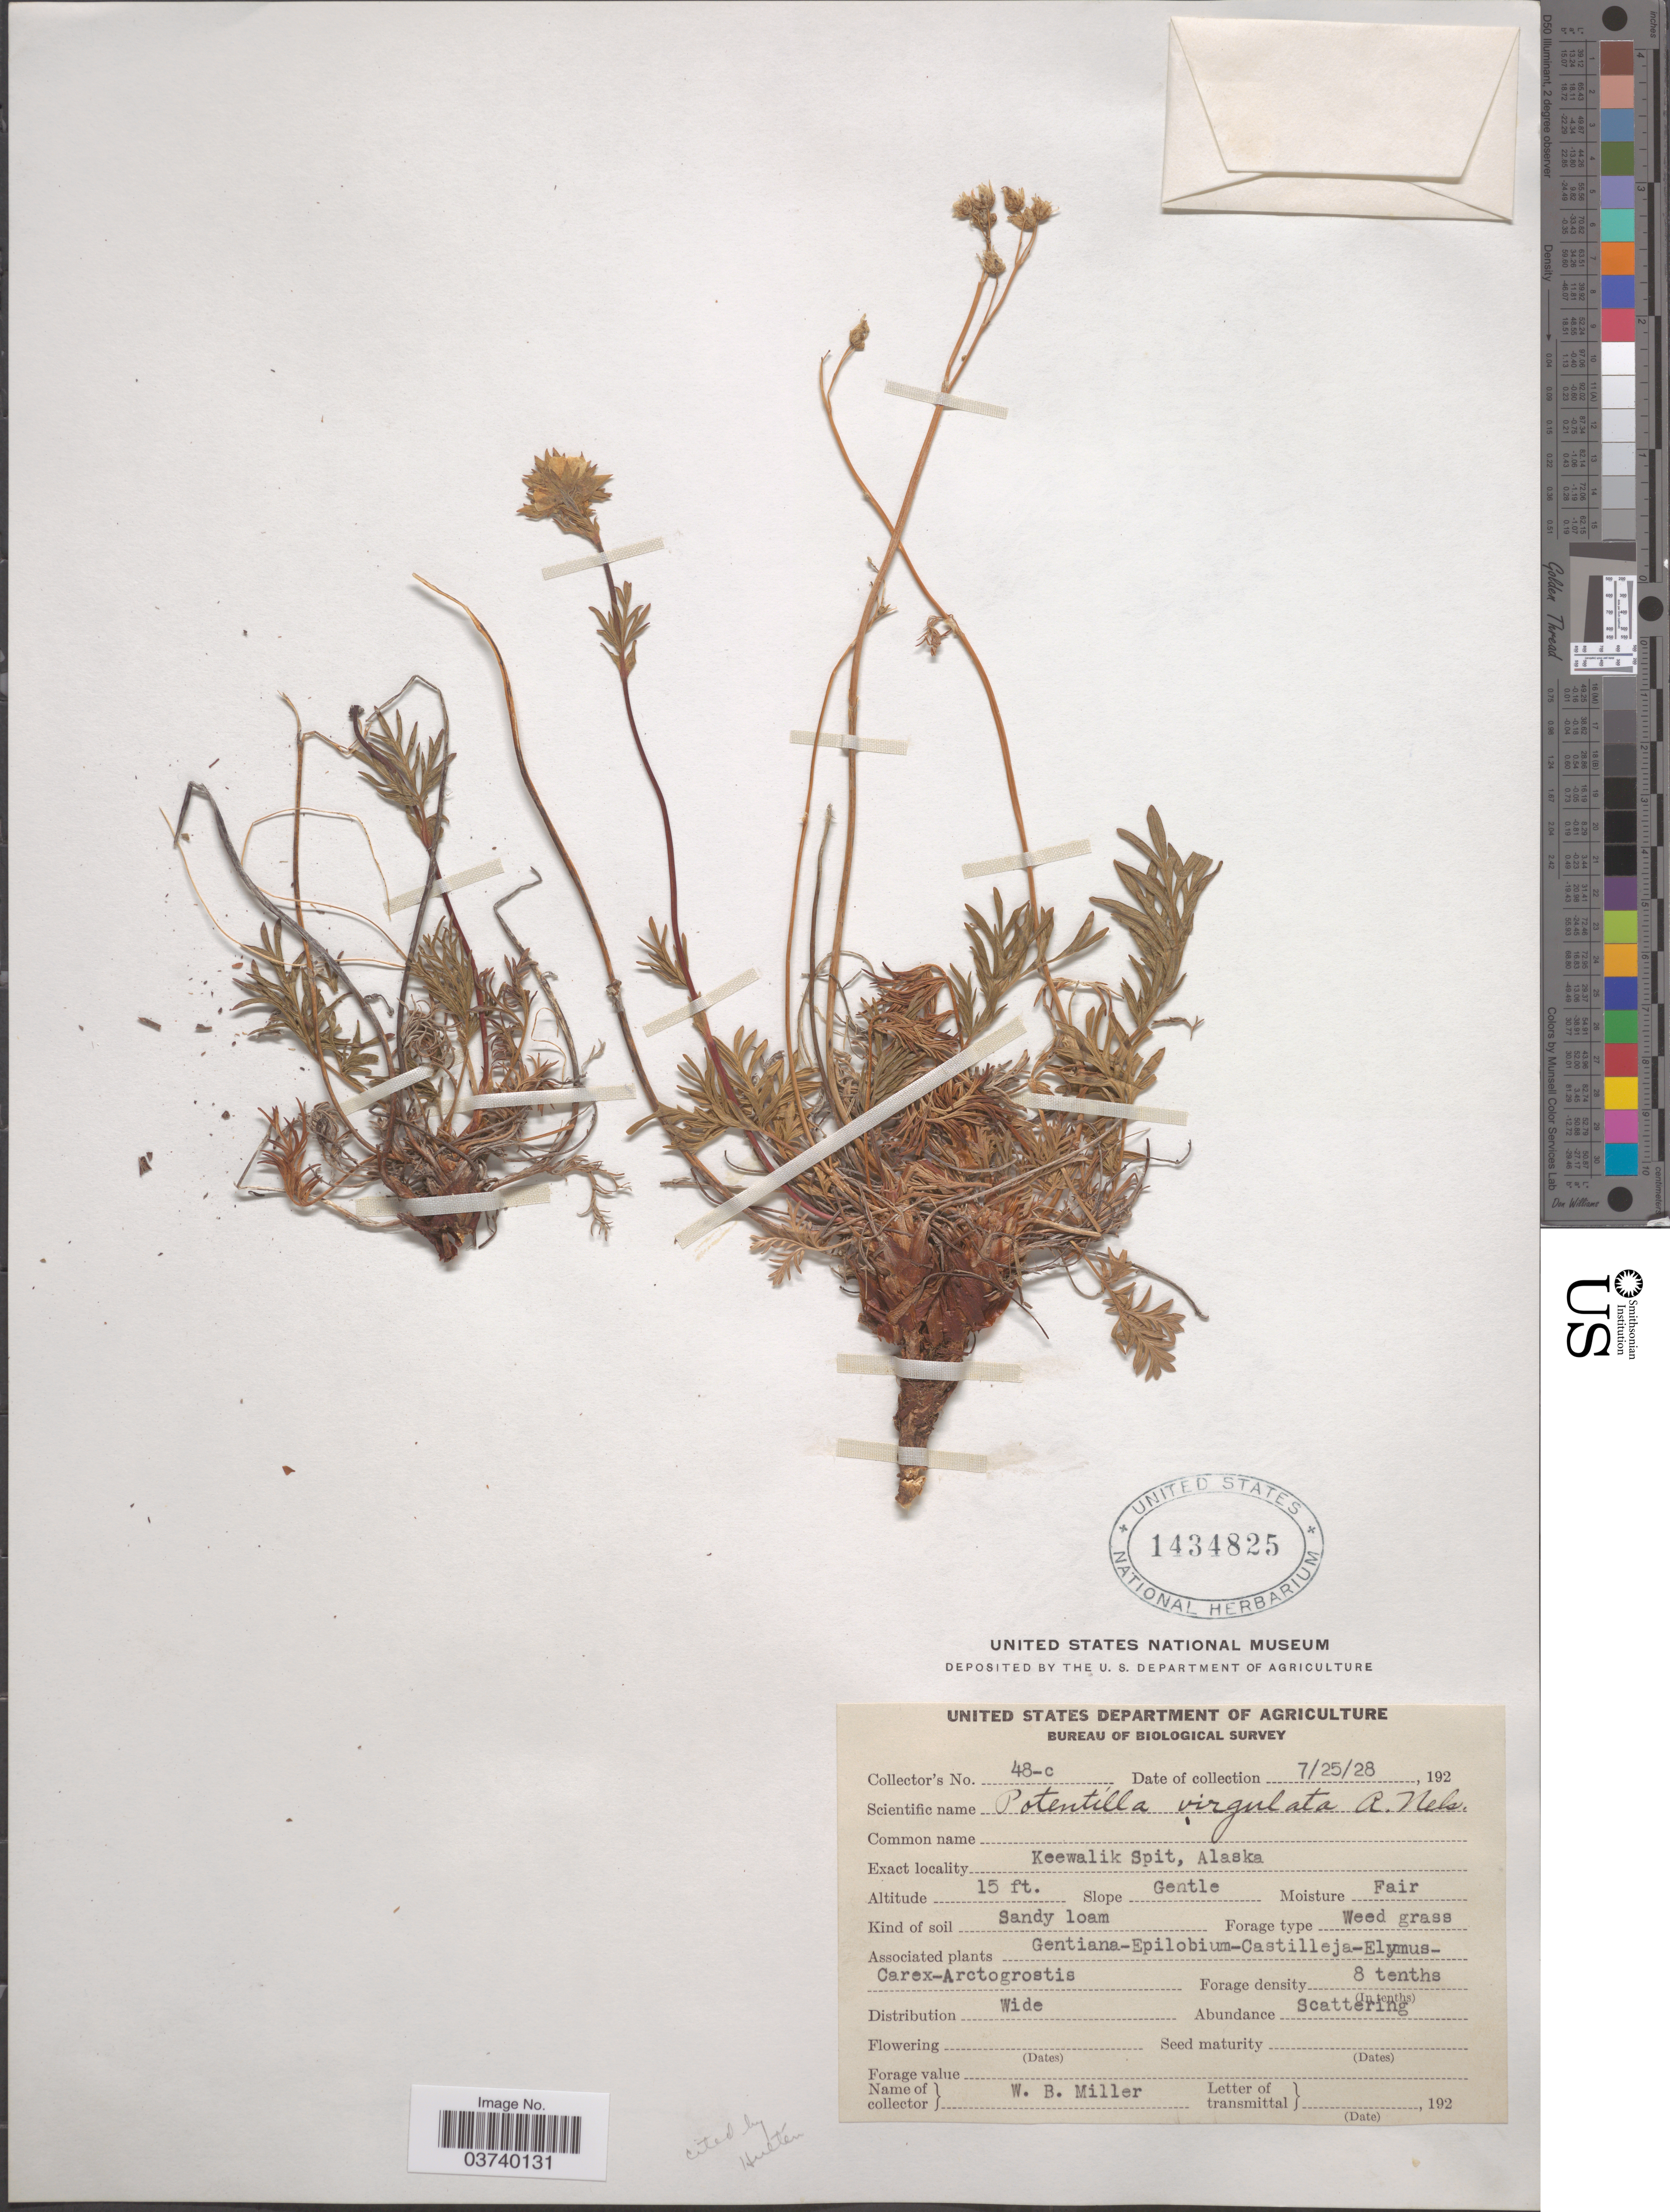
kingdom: Plantae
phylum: Tracheophyta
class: Magnoliopsida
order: Rosales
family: Rosaceae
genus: Potentilla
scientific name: Potentilla litoralis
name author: Rydb.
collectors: W. Miller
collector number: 48-c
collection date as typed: Transcribed d/m/y: 25/7/28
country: United States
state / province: Alaska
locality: Keewalik Spit.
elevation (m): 5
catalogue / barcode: US 1434825